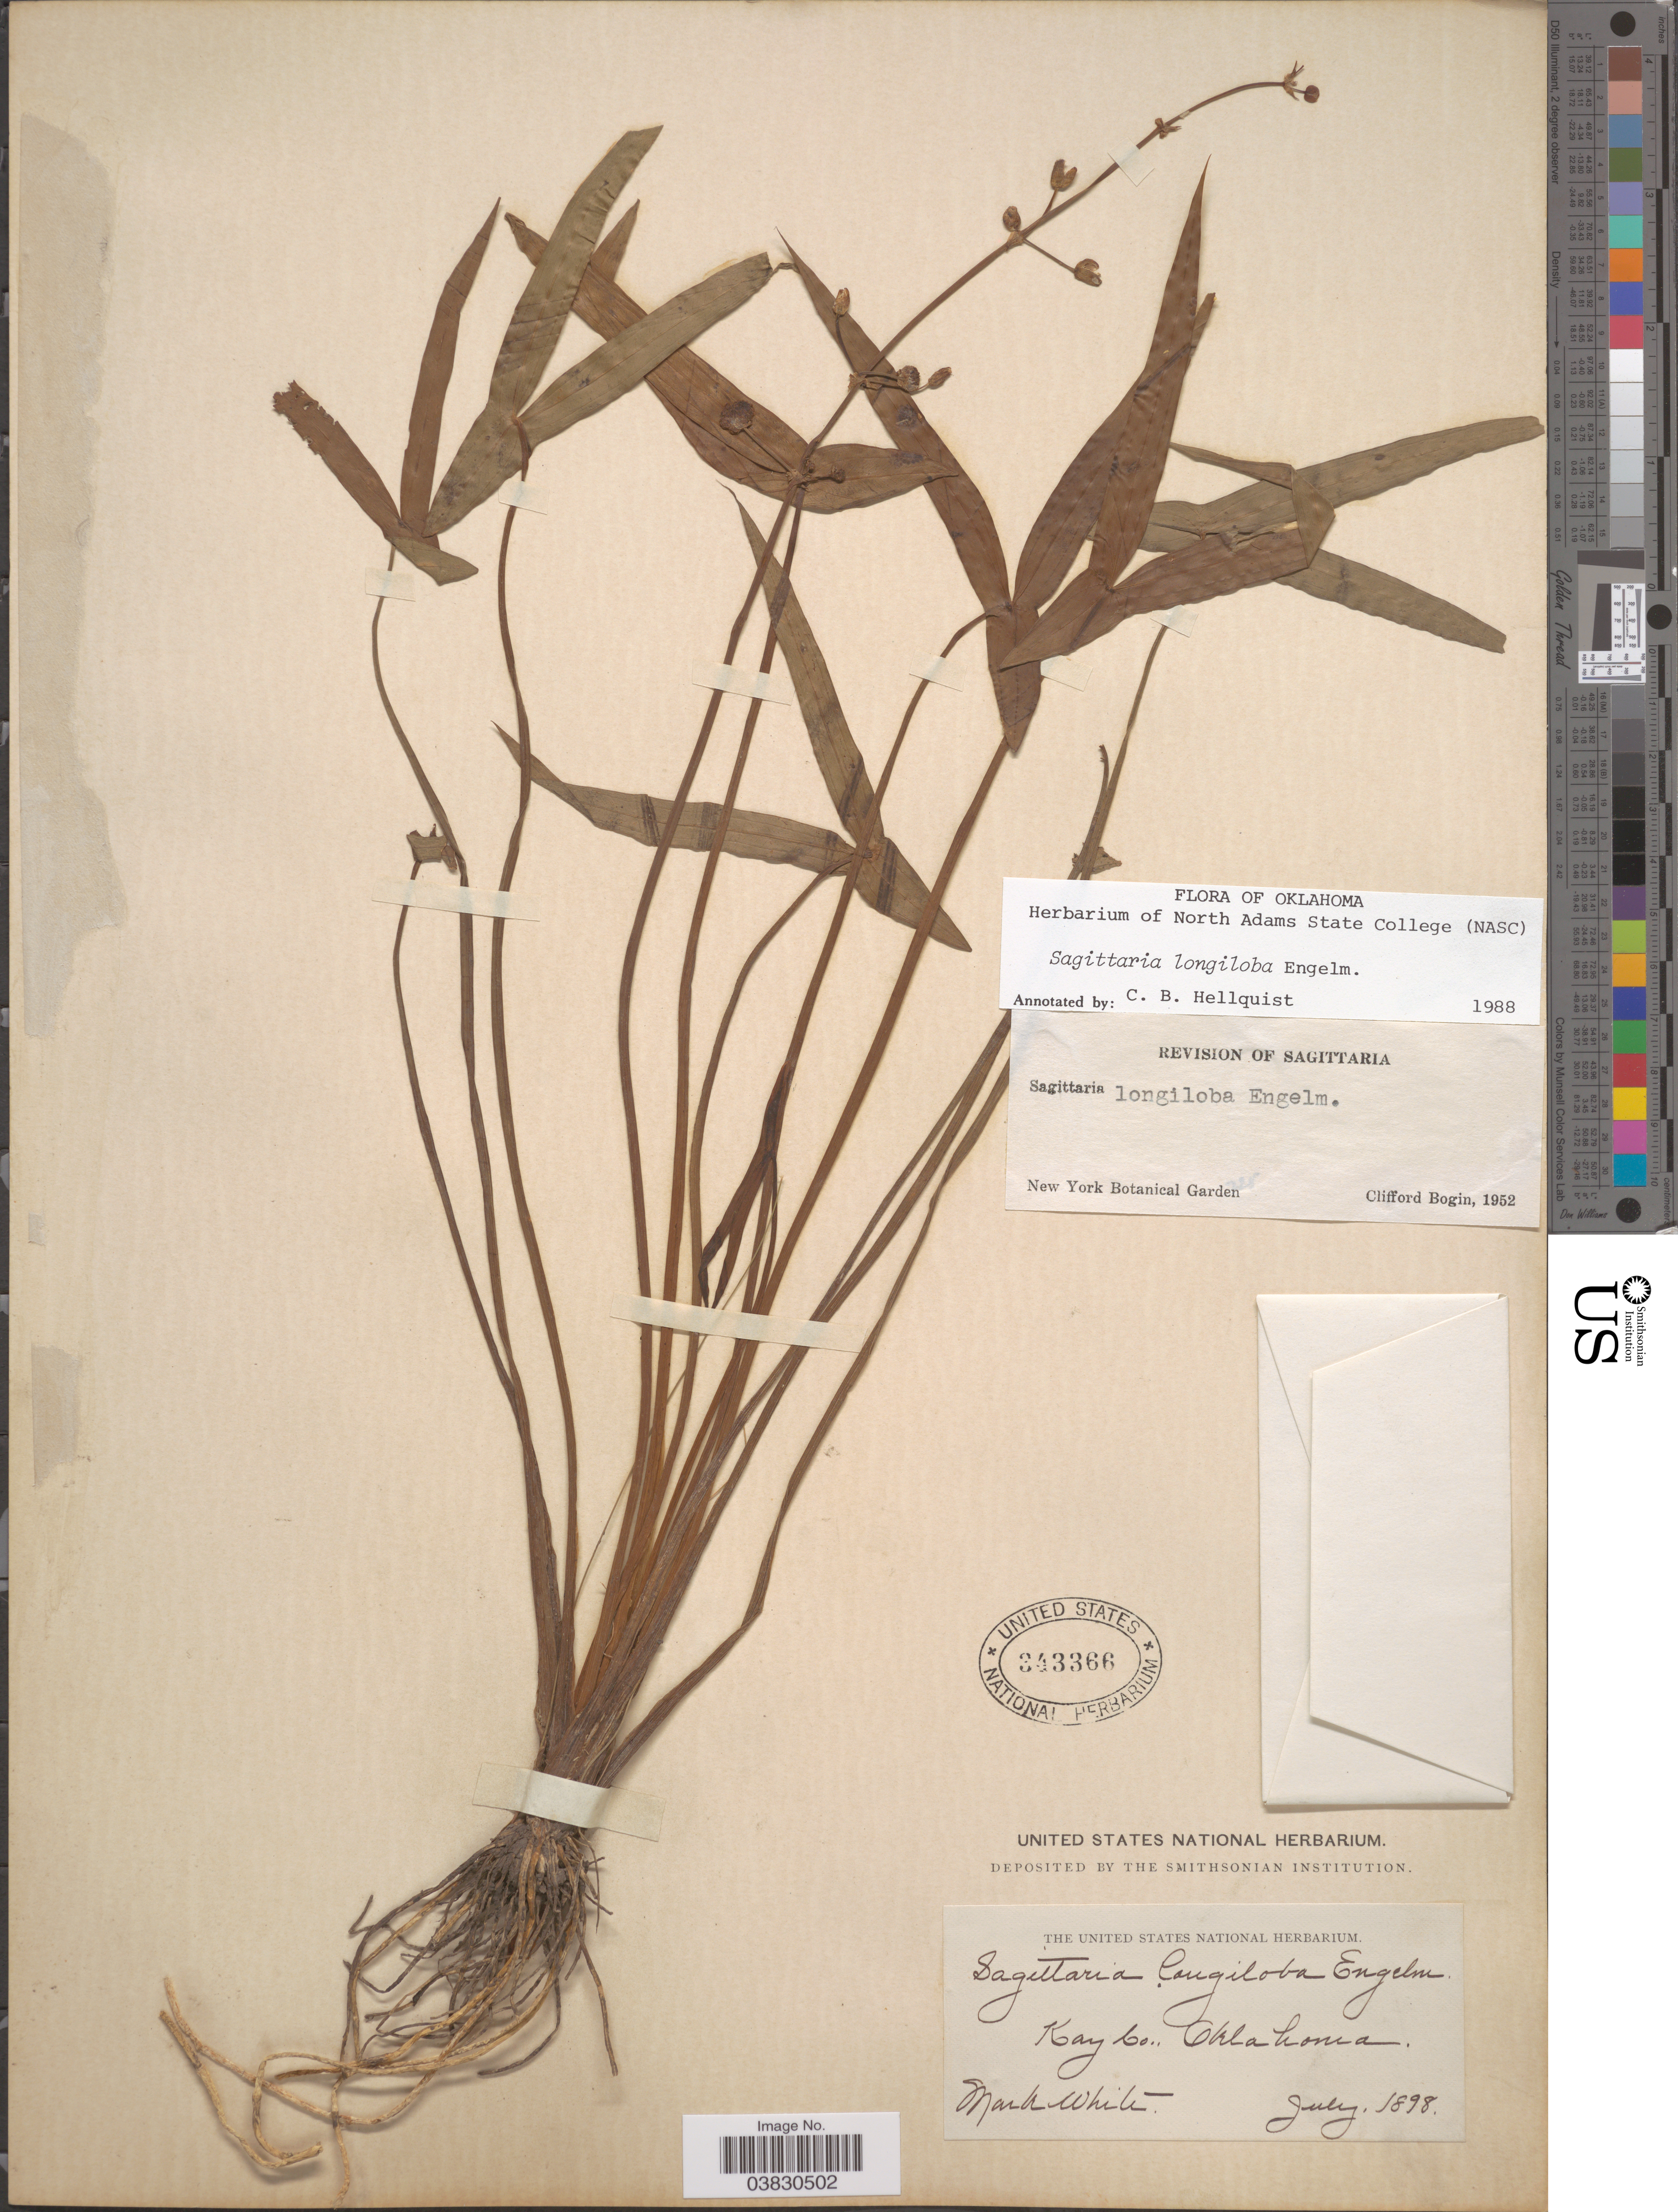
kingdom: Plantae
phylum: Tracheophyta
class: Liliopsida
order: Alismatales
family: Alismataceae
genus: Sagittaria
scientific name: Sagittaria longiloba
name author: Engelm. ex J.G. Sm.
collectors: M. White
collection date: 1898-07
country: United States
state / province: Oklahoma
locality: Kay Co.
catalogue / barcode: US 343366